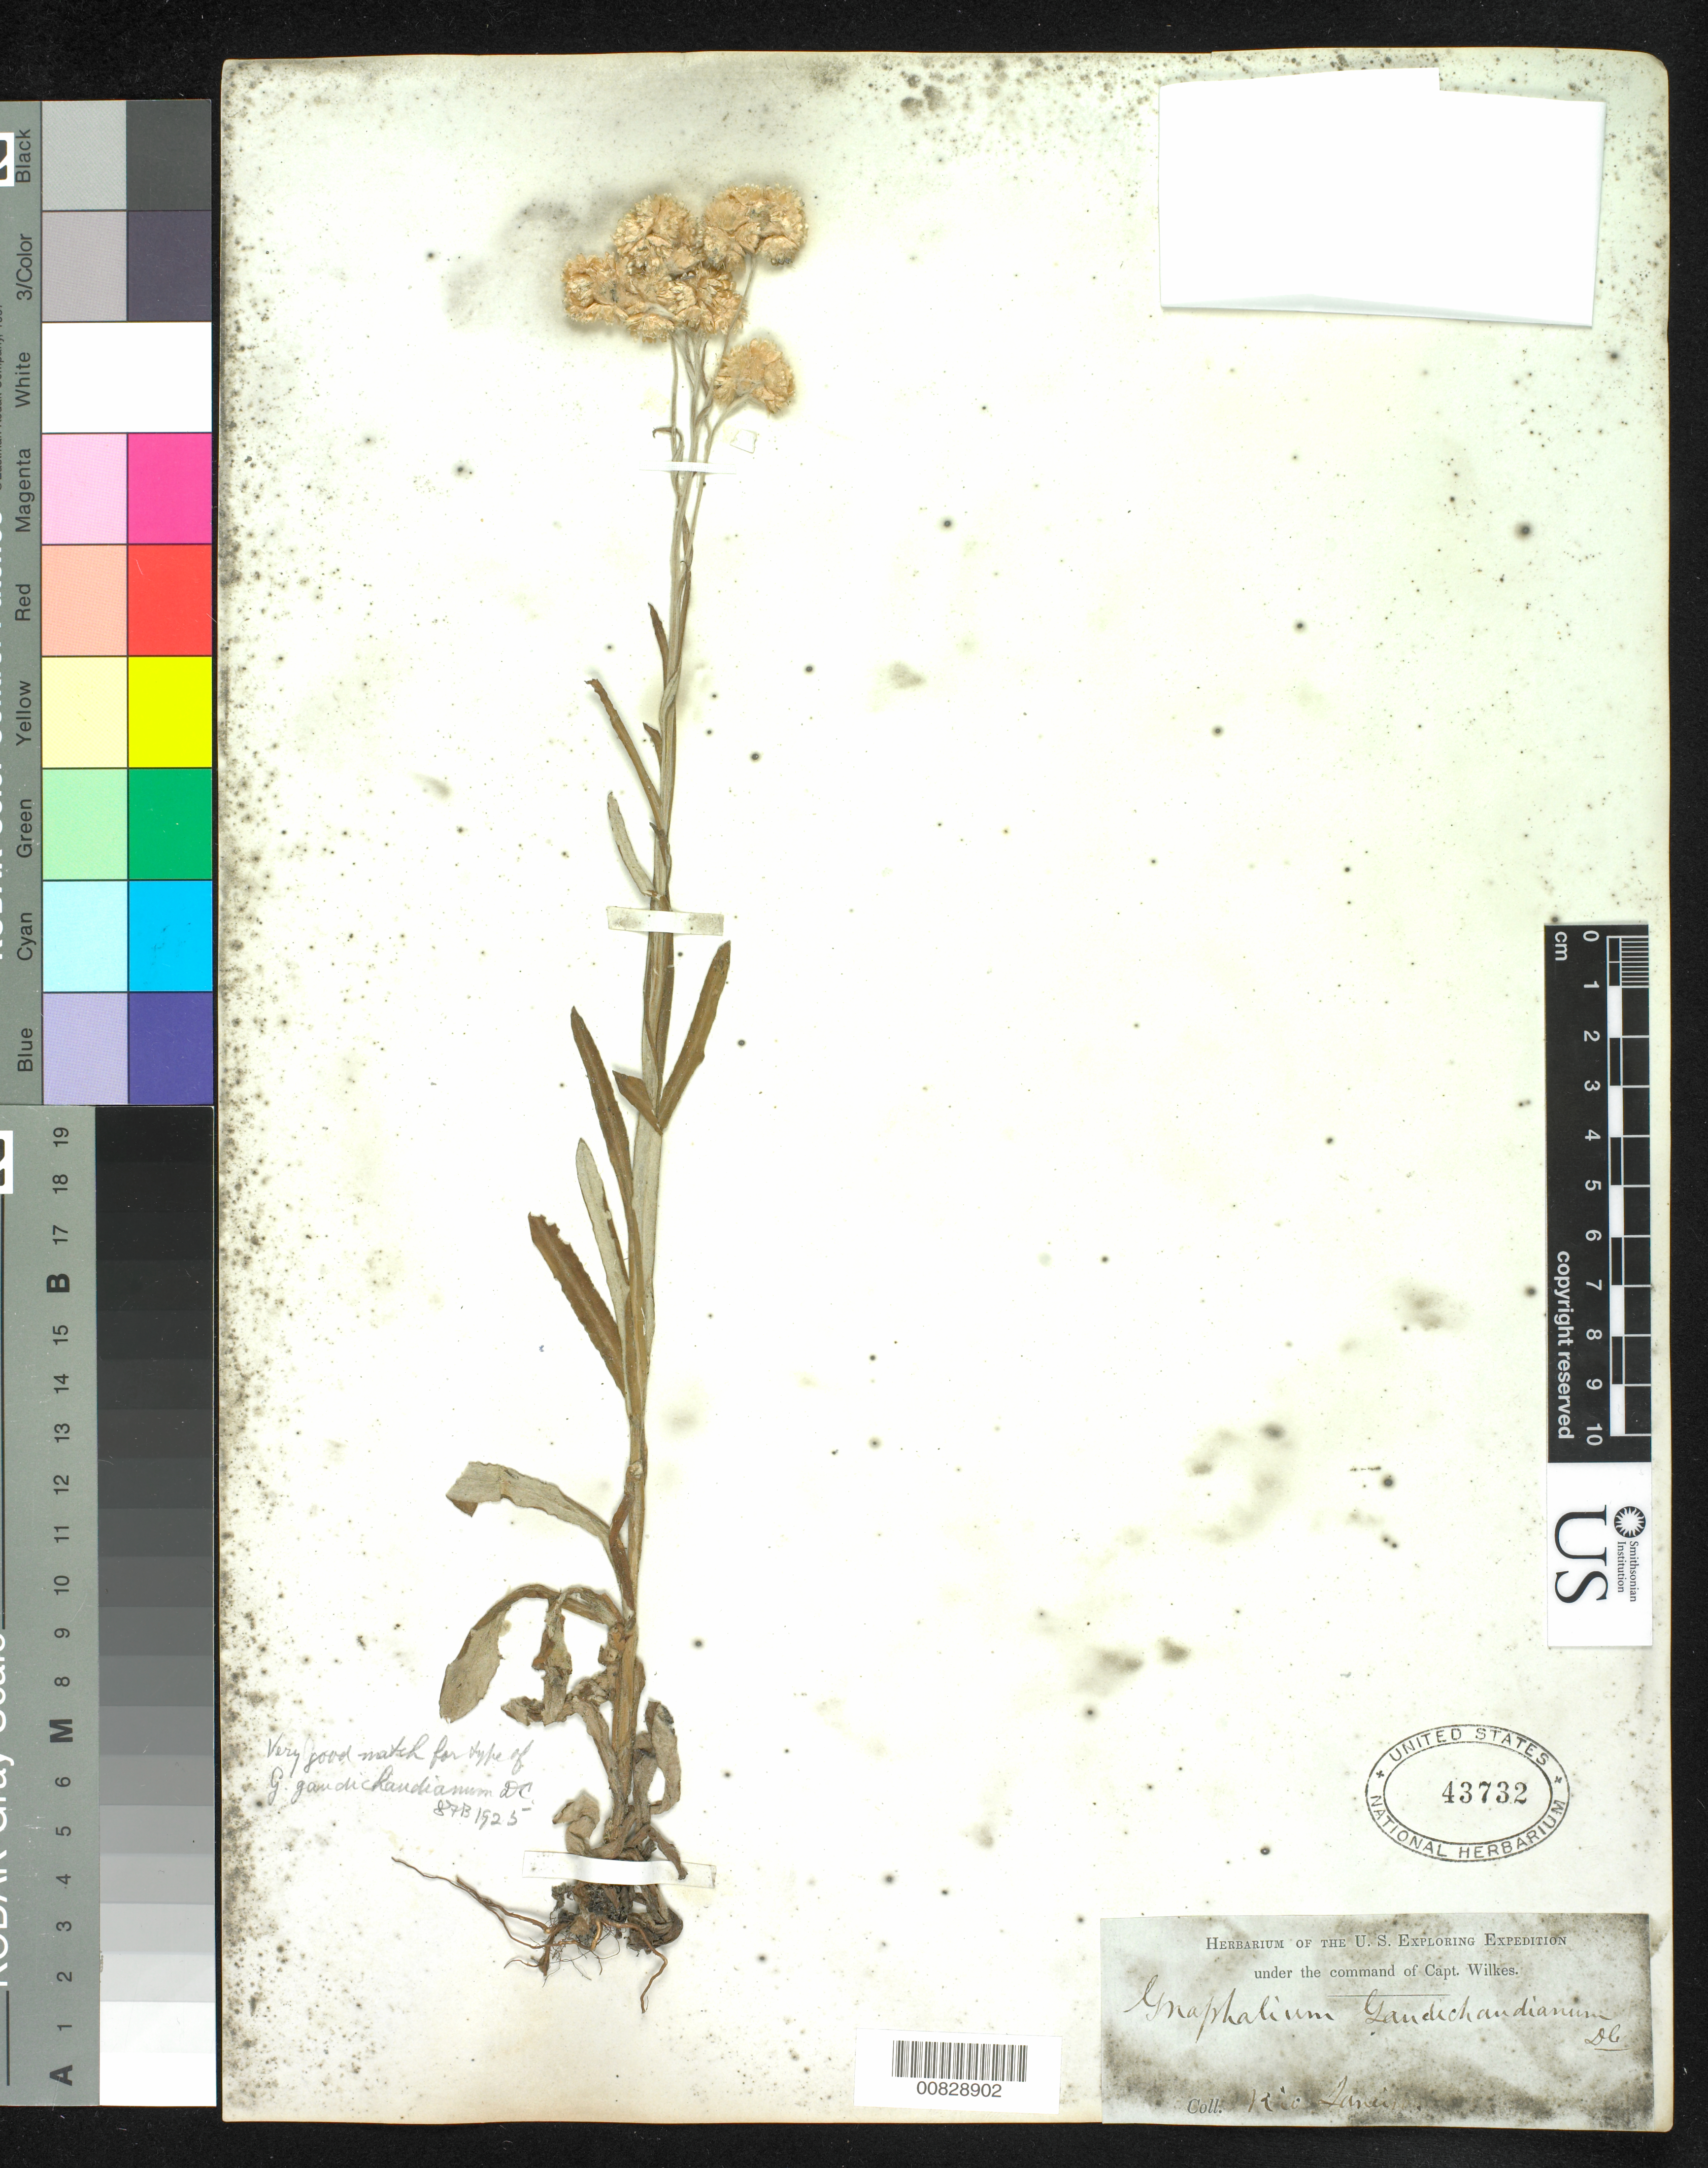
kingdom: Plantae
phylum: Tracheophyta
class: Magnoliopsida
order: Asterales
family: Asteraceae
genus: Gnaphalium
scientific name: Gnaphalium gaudichaudianum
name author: DC.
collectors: Wilkes Explor. Exped.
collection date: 1838/1842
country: Brazil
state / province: Rio de Janeiro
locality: Rio Janeiro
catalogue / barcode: US 43732